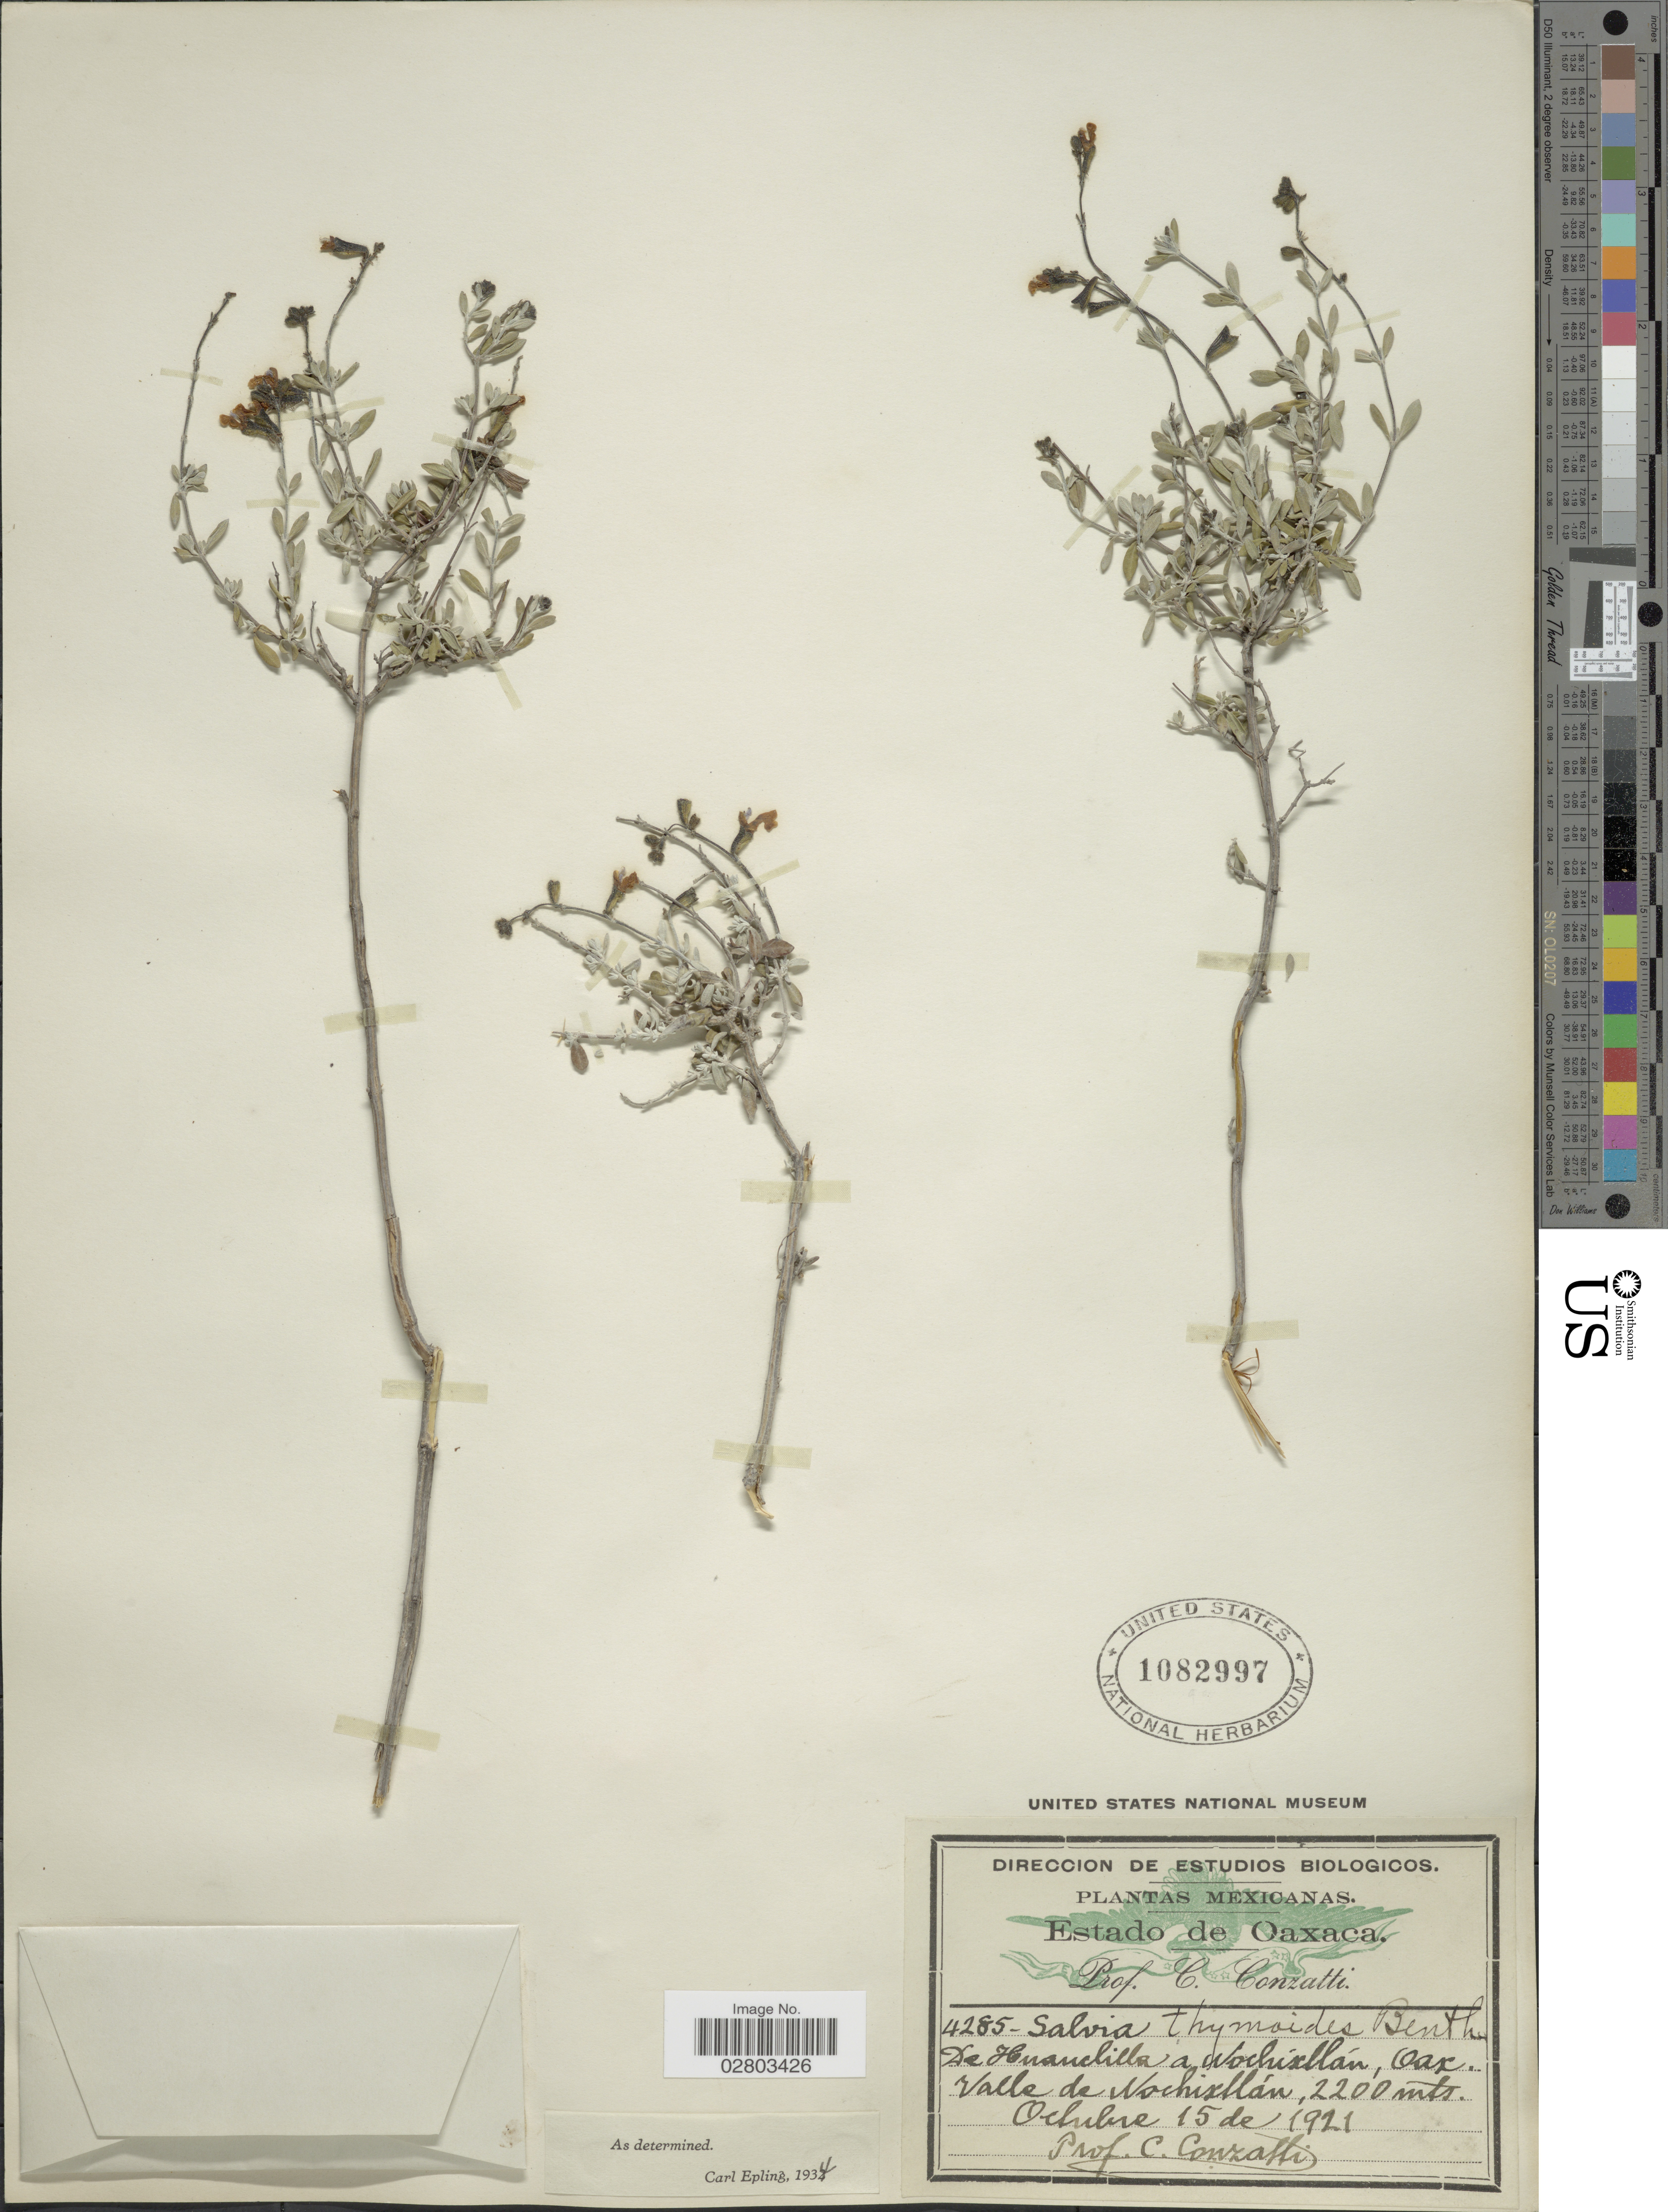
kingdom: Plantae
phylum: Tracheophyta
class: Magnoliopsida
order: Lamiales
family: Lamiaceae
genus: Salvia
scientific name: Salvia thymoides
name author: Benth.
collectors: C. Conzatti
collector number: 4285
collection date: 1921-10-15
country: Mexico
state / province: Oaxaca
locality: De Huanclilla a Nochixtlán, Valle de Nochixtlan.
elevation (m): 2200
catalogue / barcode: US 1082997